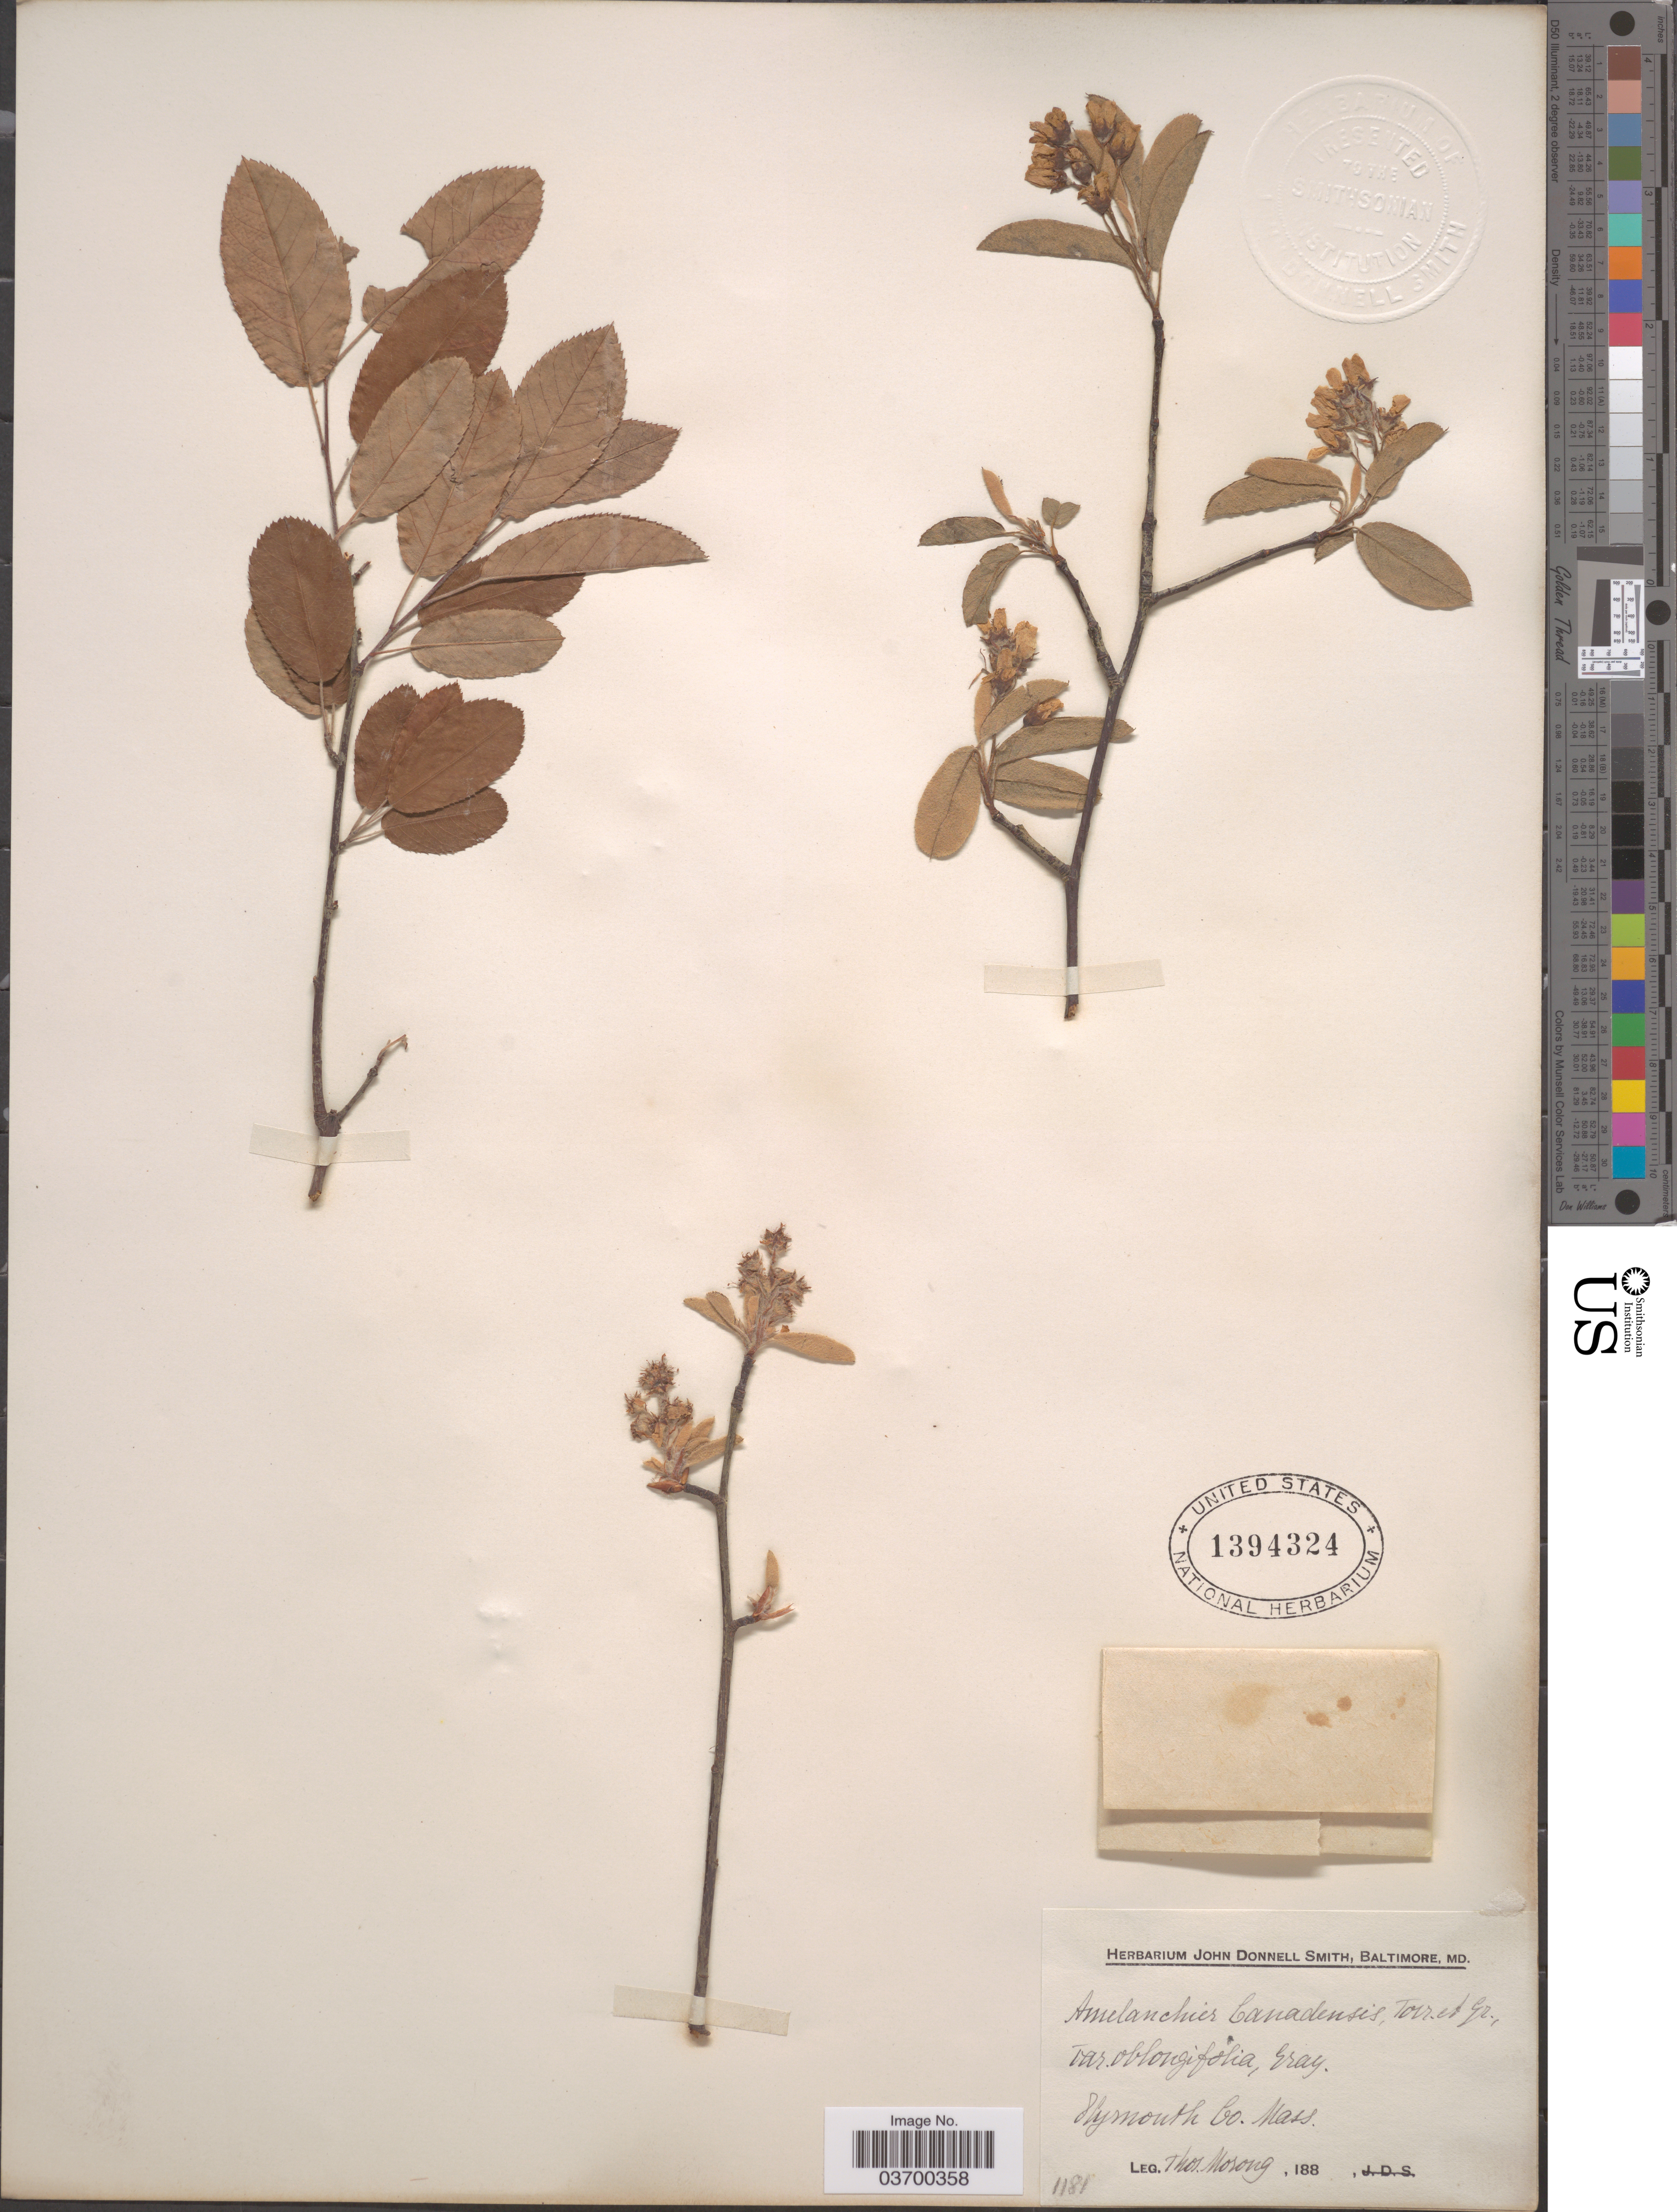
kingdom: Plantae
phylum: Tracheophyta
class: Magnoliopsida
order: Rosales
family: Rosaceae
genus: Amelanchier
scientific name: Amelanchier canadensis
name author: (L.) Medic.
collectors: ex herb. T. Morong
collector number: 1181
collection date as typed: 188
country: United States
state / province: Massachusetts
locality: Plymouth Co.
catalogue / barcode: US 1394324